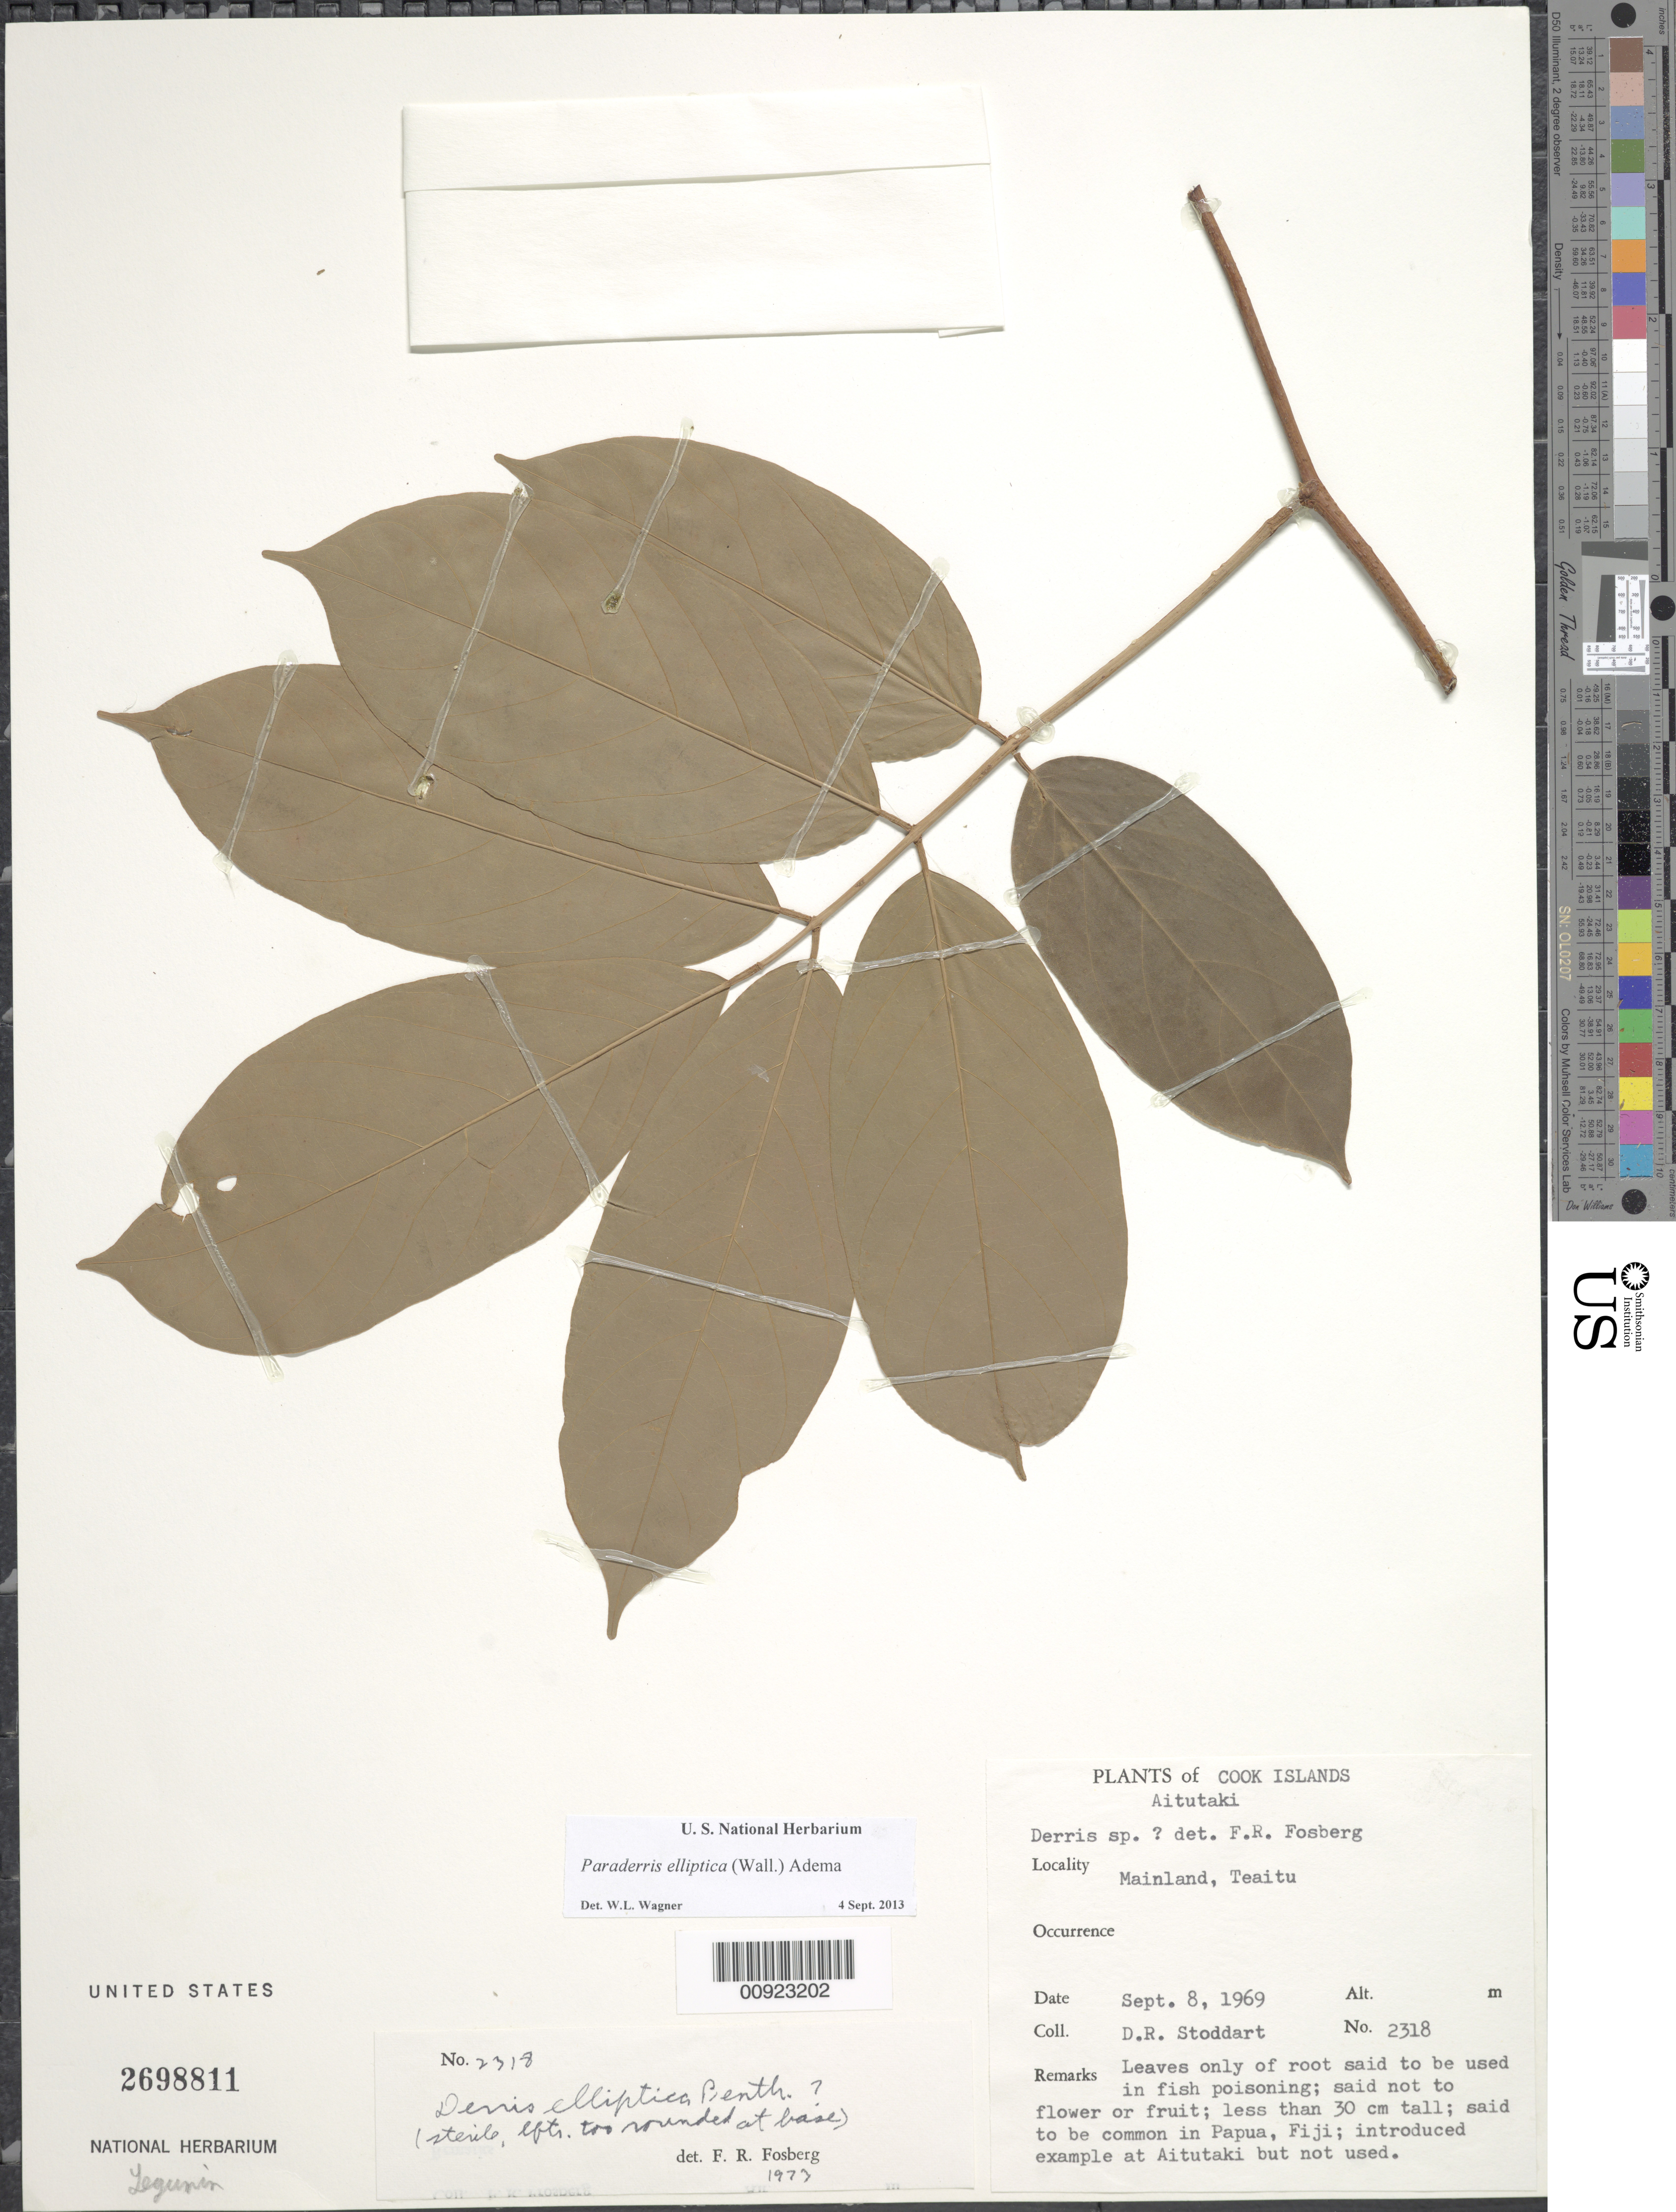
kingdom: Plantae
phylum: Tracheophyta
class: Magnoliopsida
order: Fabales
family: Fabaceae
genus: Derris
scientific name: Derris elliptica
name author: (Wall.) Benth.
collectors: D. R. Stoddart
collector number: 2318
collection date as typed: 08 Sep 1969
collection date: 1969-09-08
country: Cook Islands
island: Aitutaki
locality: Mainland, Teaitu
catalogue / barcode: US 2698811